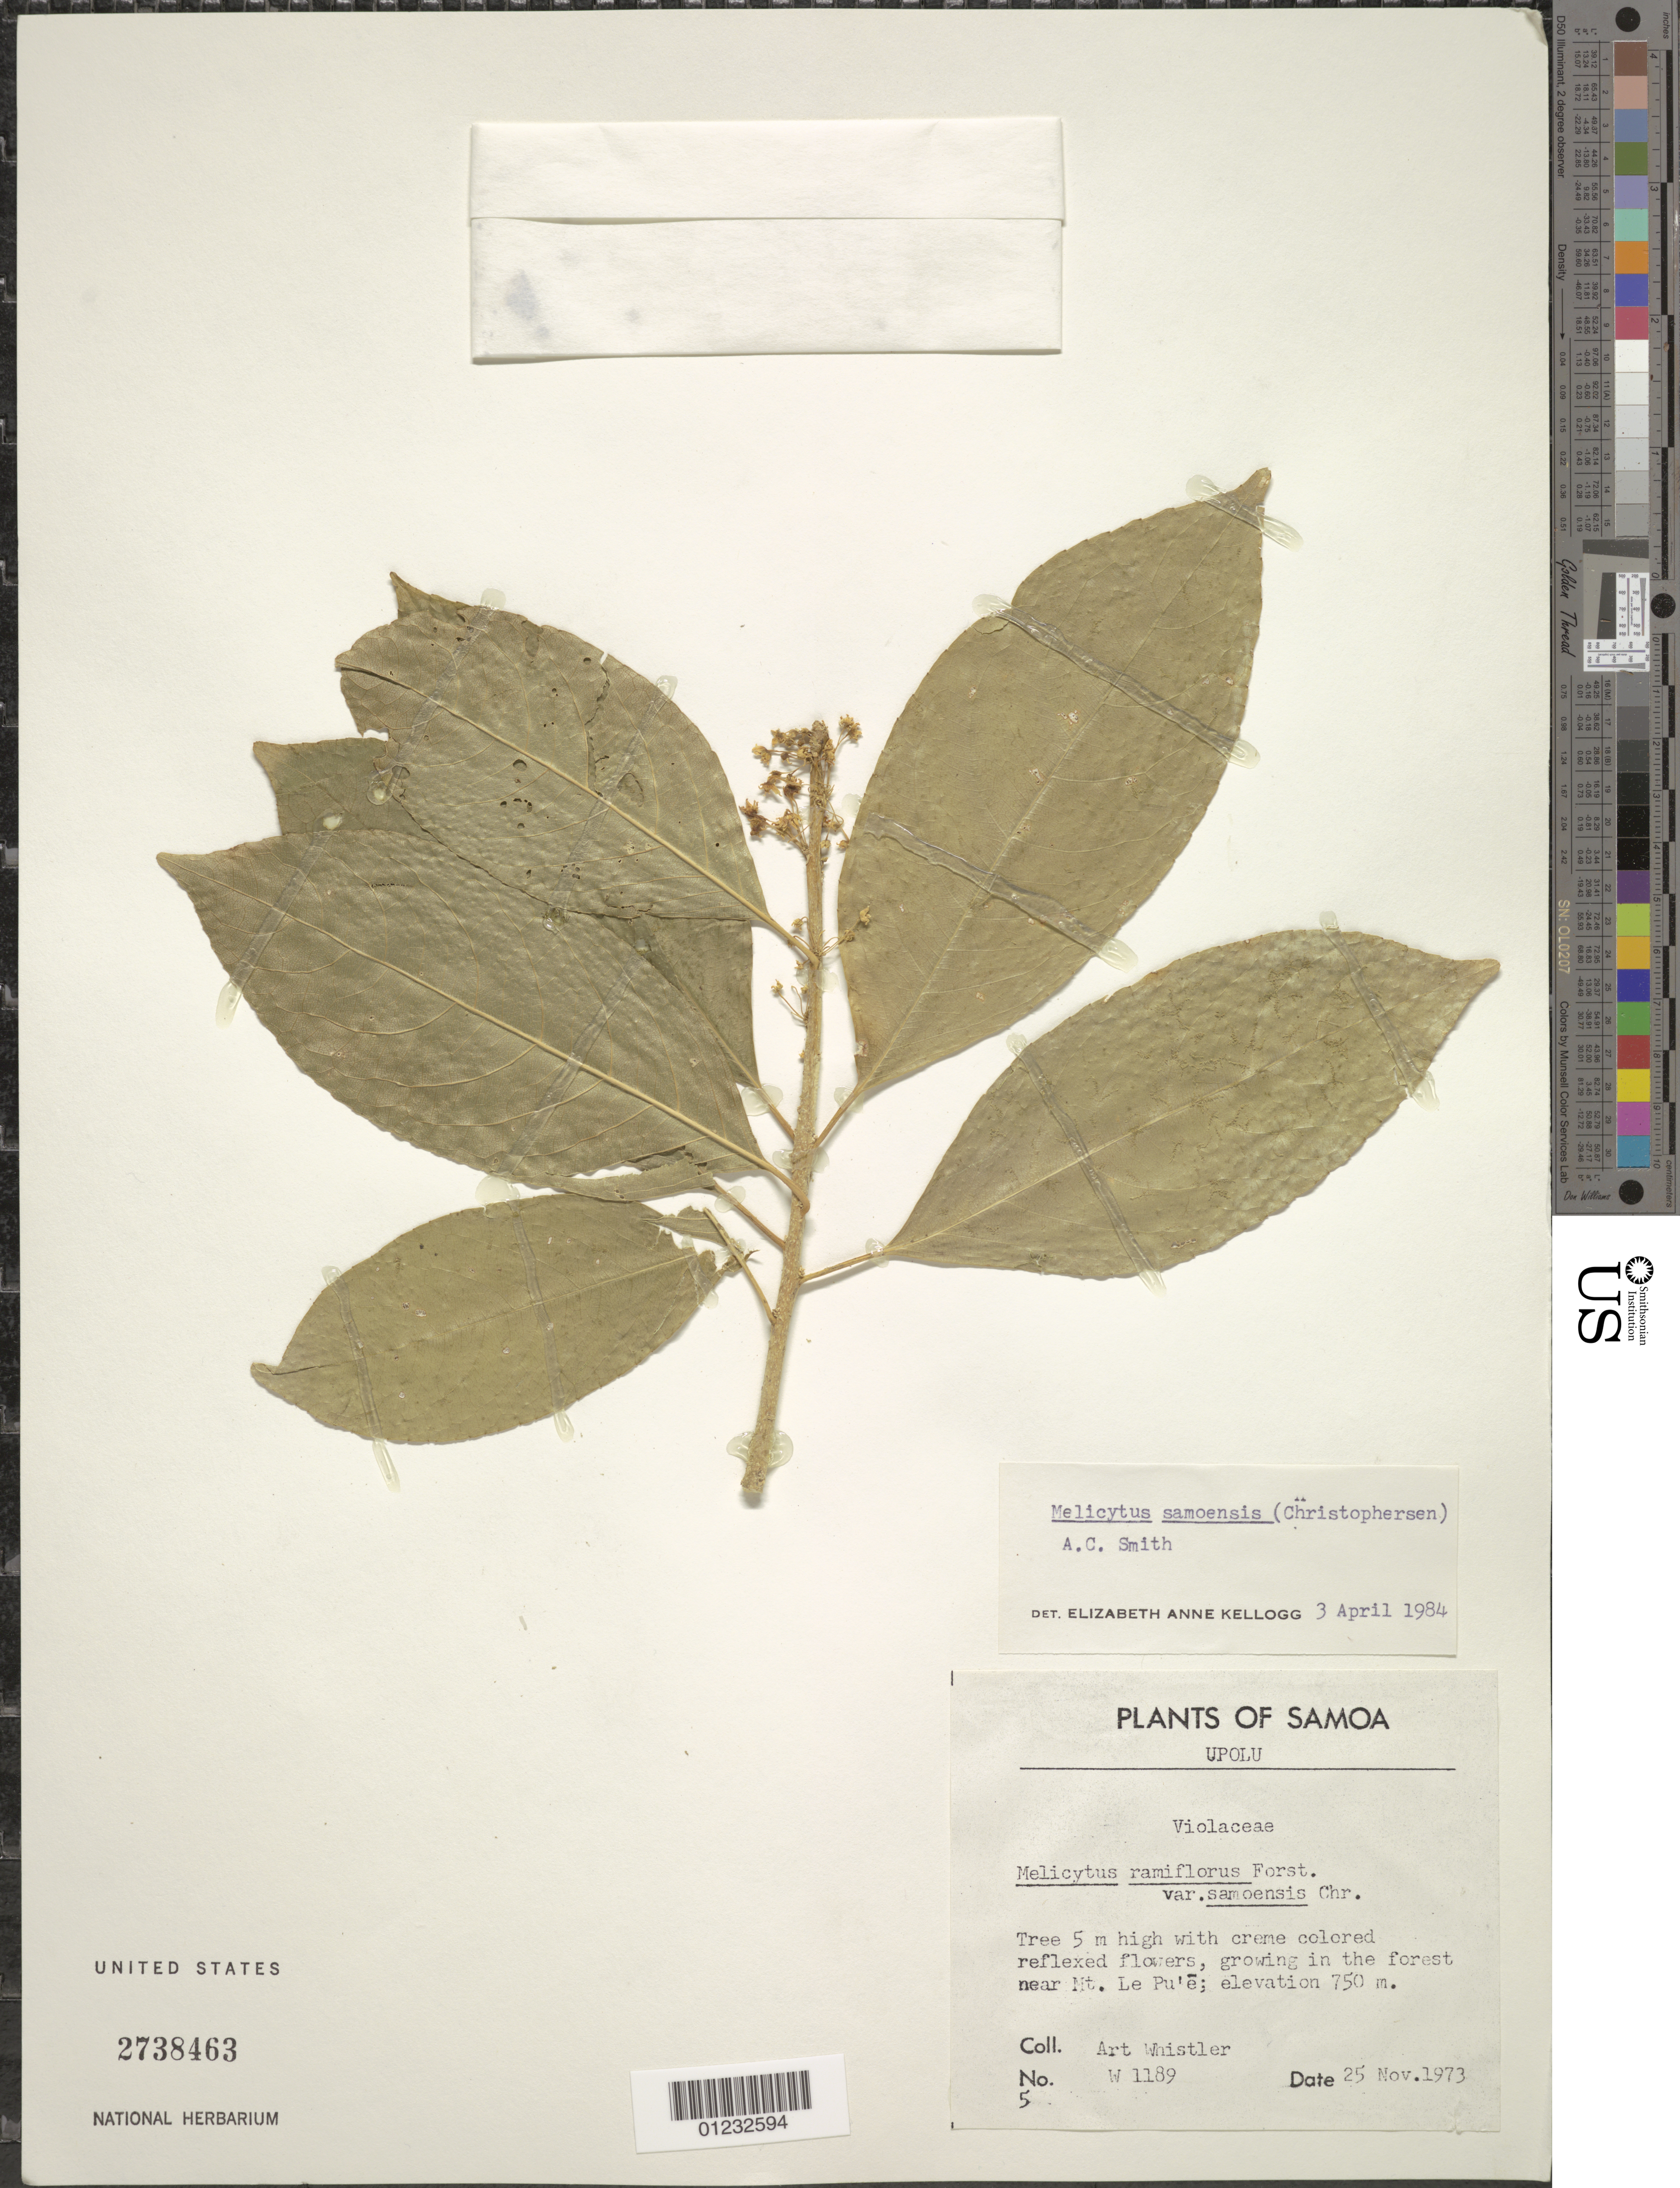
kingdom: Plantae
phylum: Tracheophyta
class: Magnoliopsida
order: Malpighiales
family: Violaceae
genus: Melicytus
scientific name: Melicytus samoensis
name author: (Christoph.) A.C. Sm.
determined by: Kellogg, E. A.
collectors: A. Whistler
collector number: W 1189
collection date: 1973-11-25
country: Samoa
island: Upolu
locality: In the forest near Mt. Le Pu'e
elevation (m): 750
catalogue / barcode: US 2738364